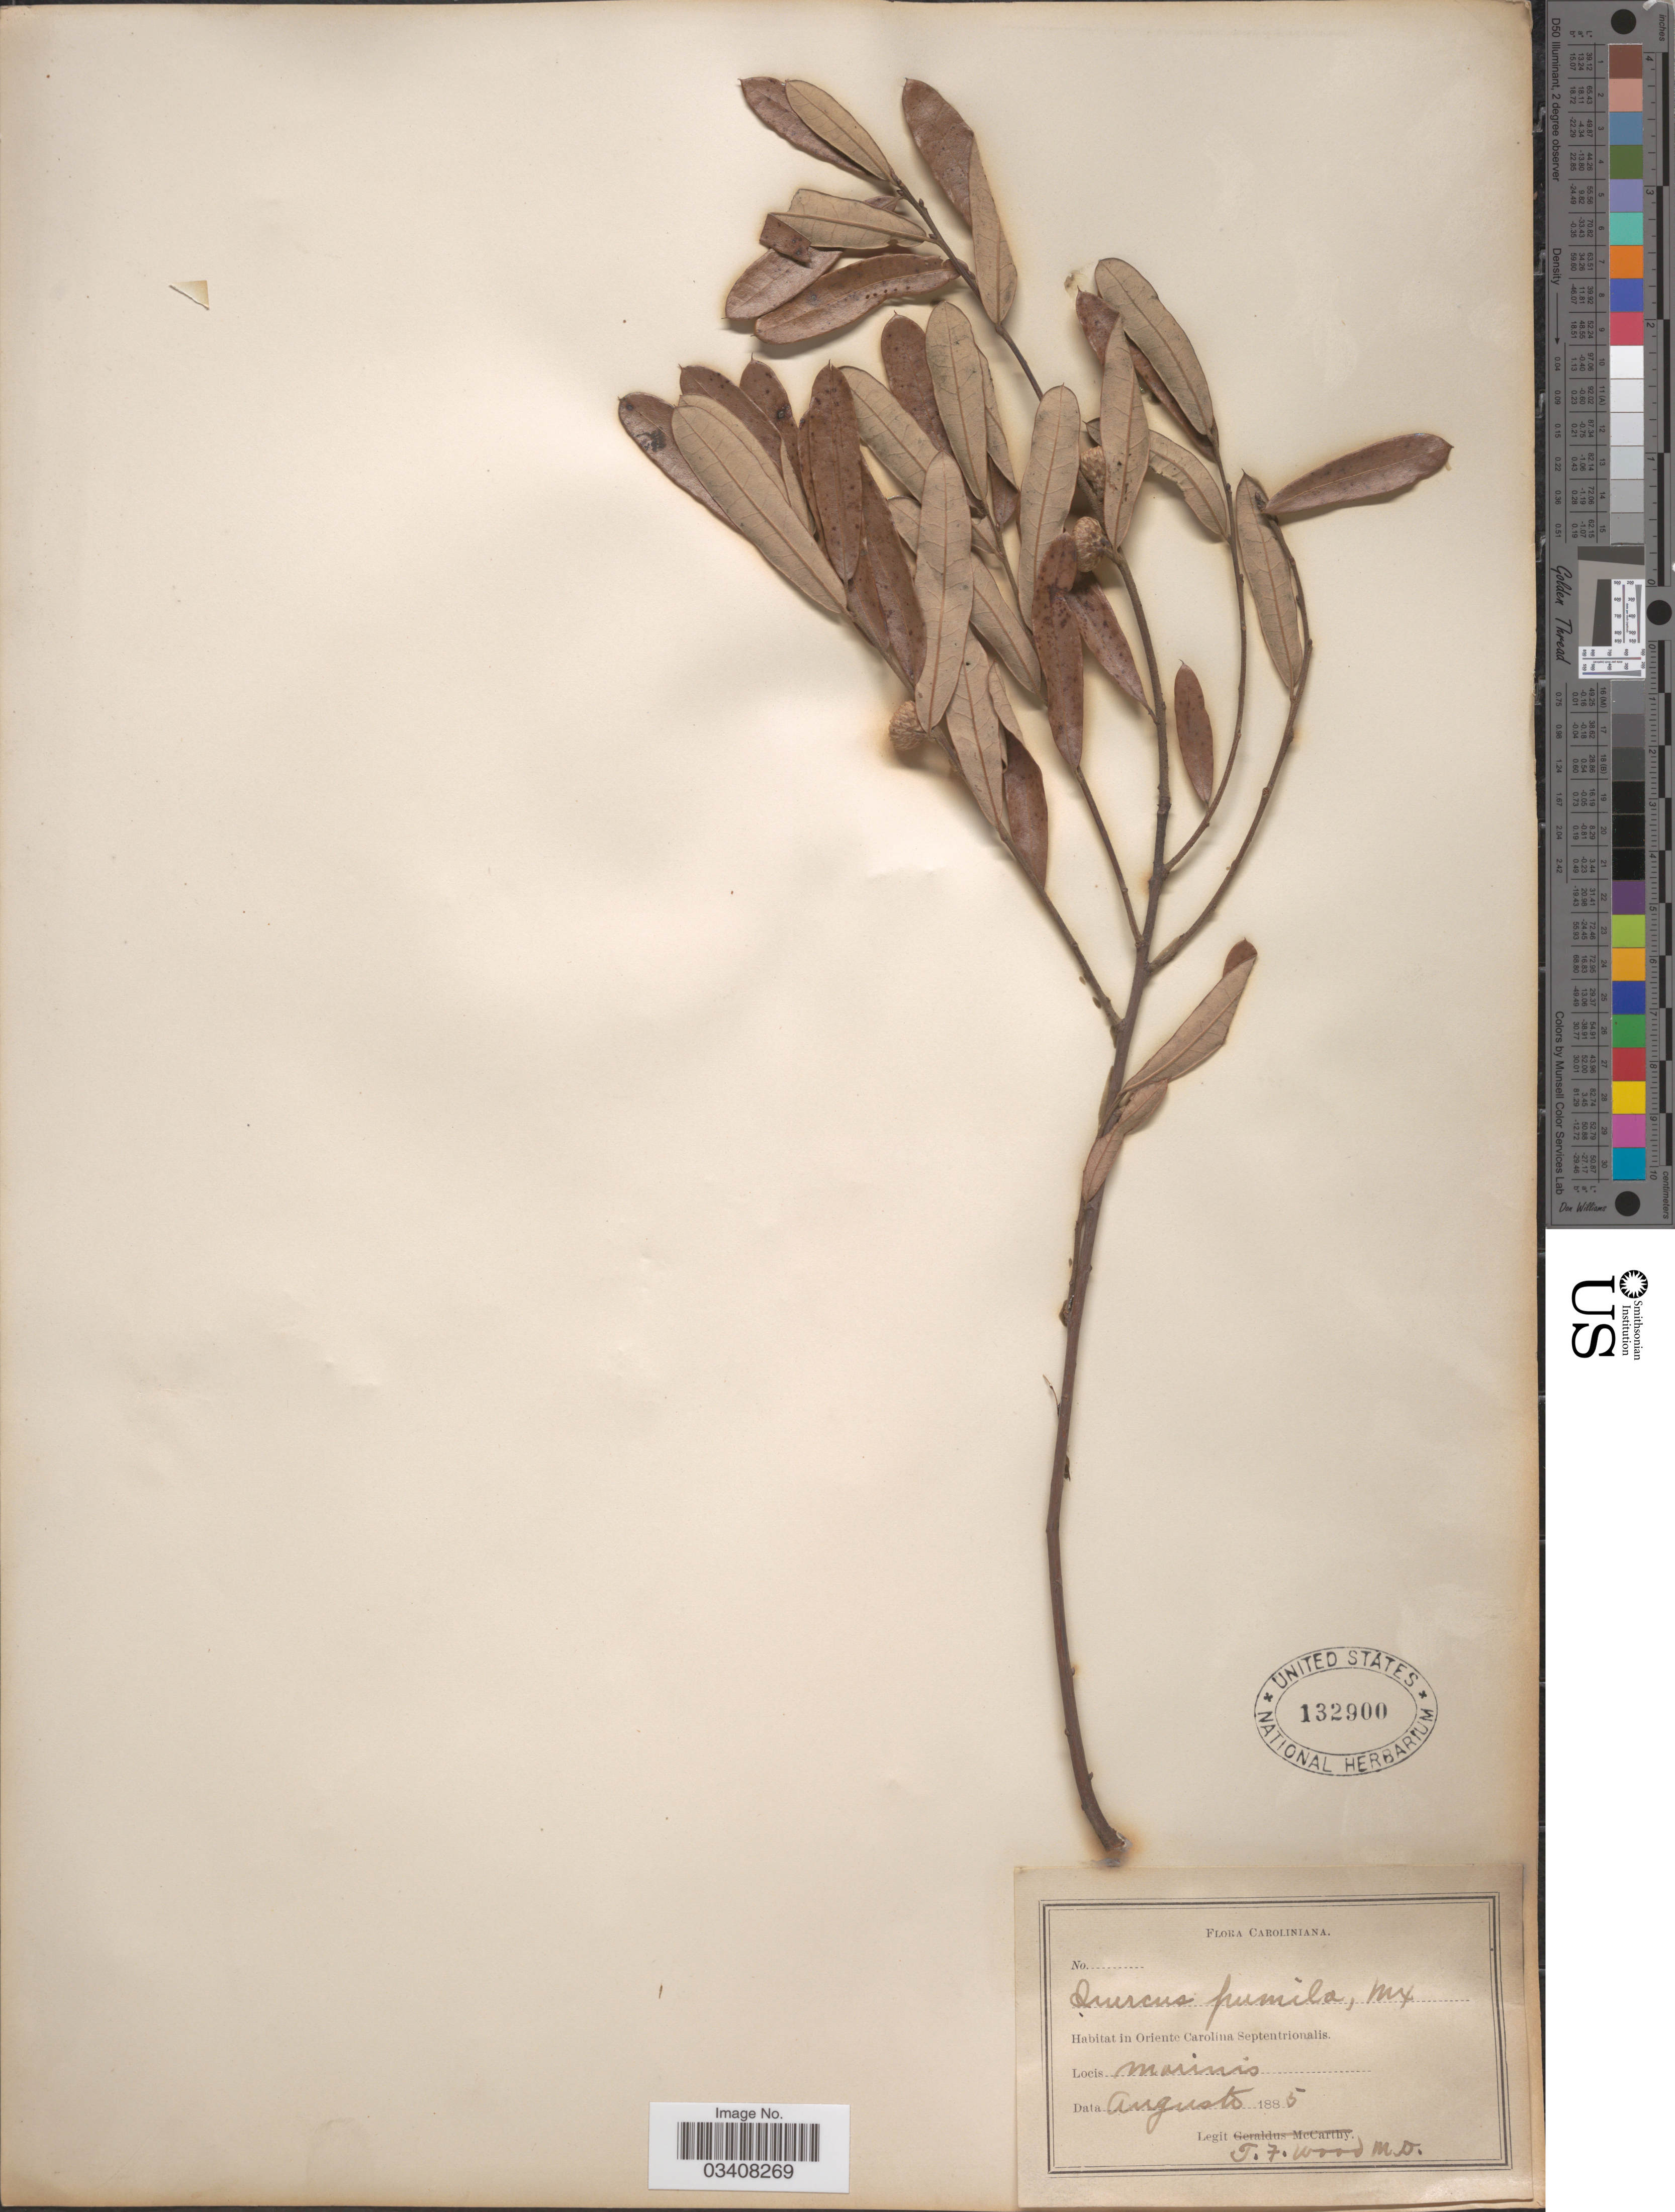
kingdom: Plantae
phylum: Tracheophyta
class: Magnoliopsida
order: Fagales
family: Fagaceae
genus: Quercus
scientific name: Quercus pumila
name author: Walter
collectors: T. F. Wood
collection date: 1885-08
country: United States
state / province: North Carolina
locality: Caroliniana. In Oriente Carolina Septentrionalis. Locis marinis.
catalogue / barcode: US 132900